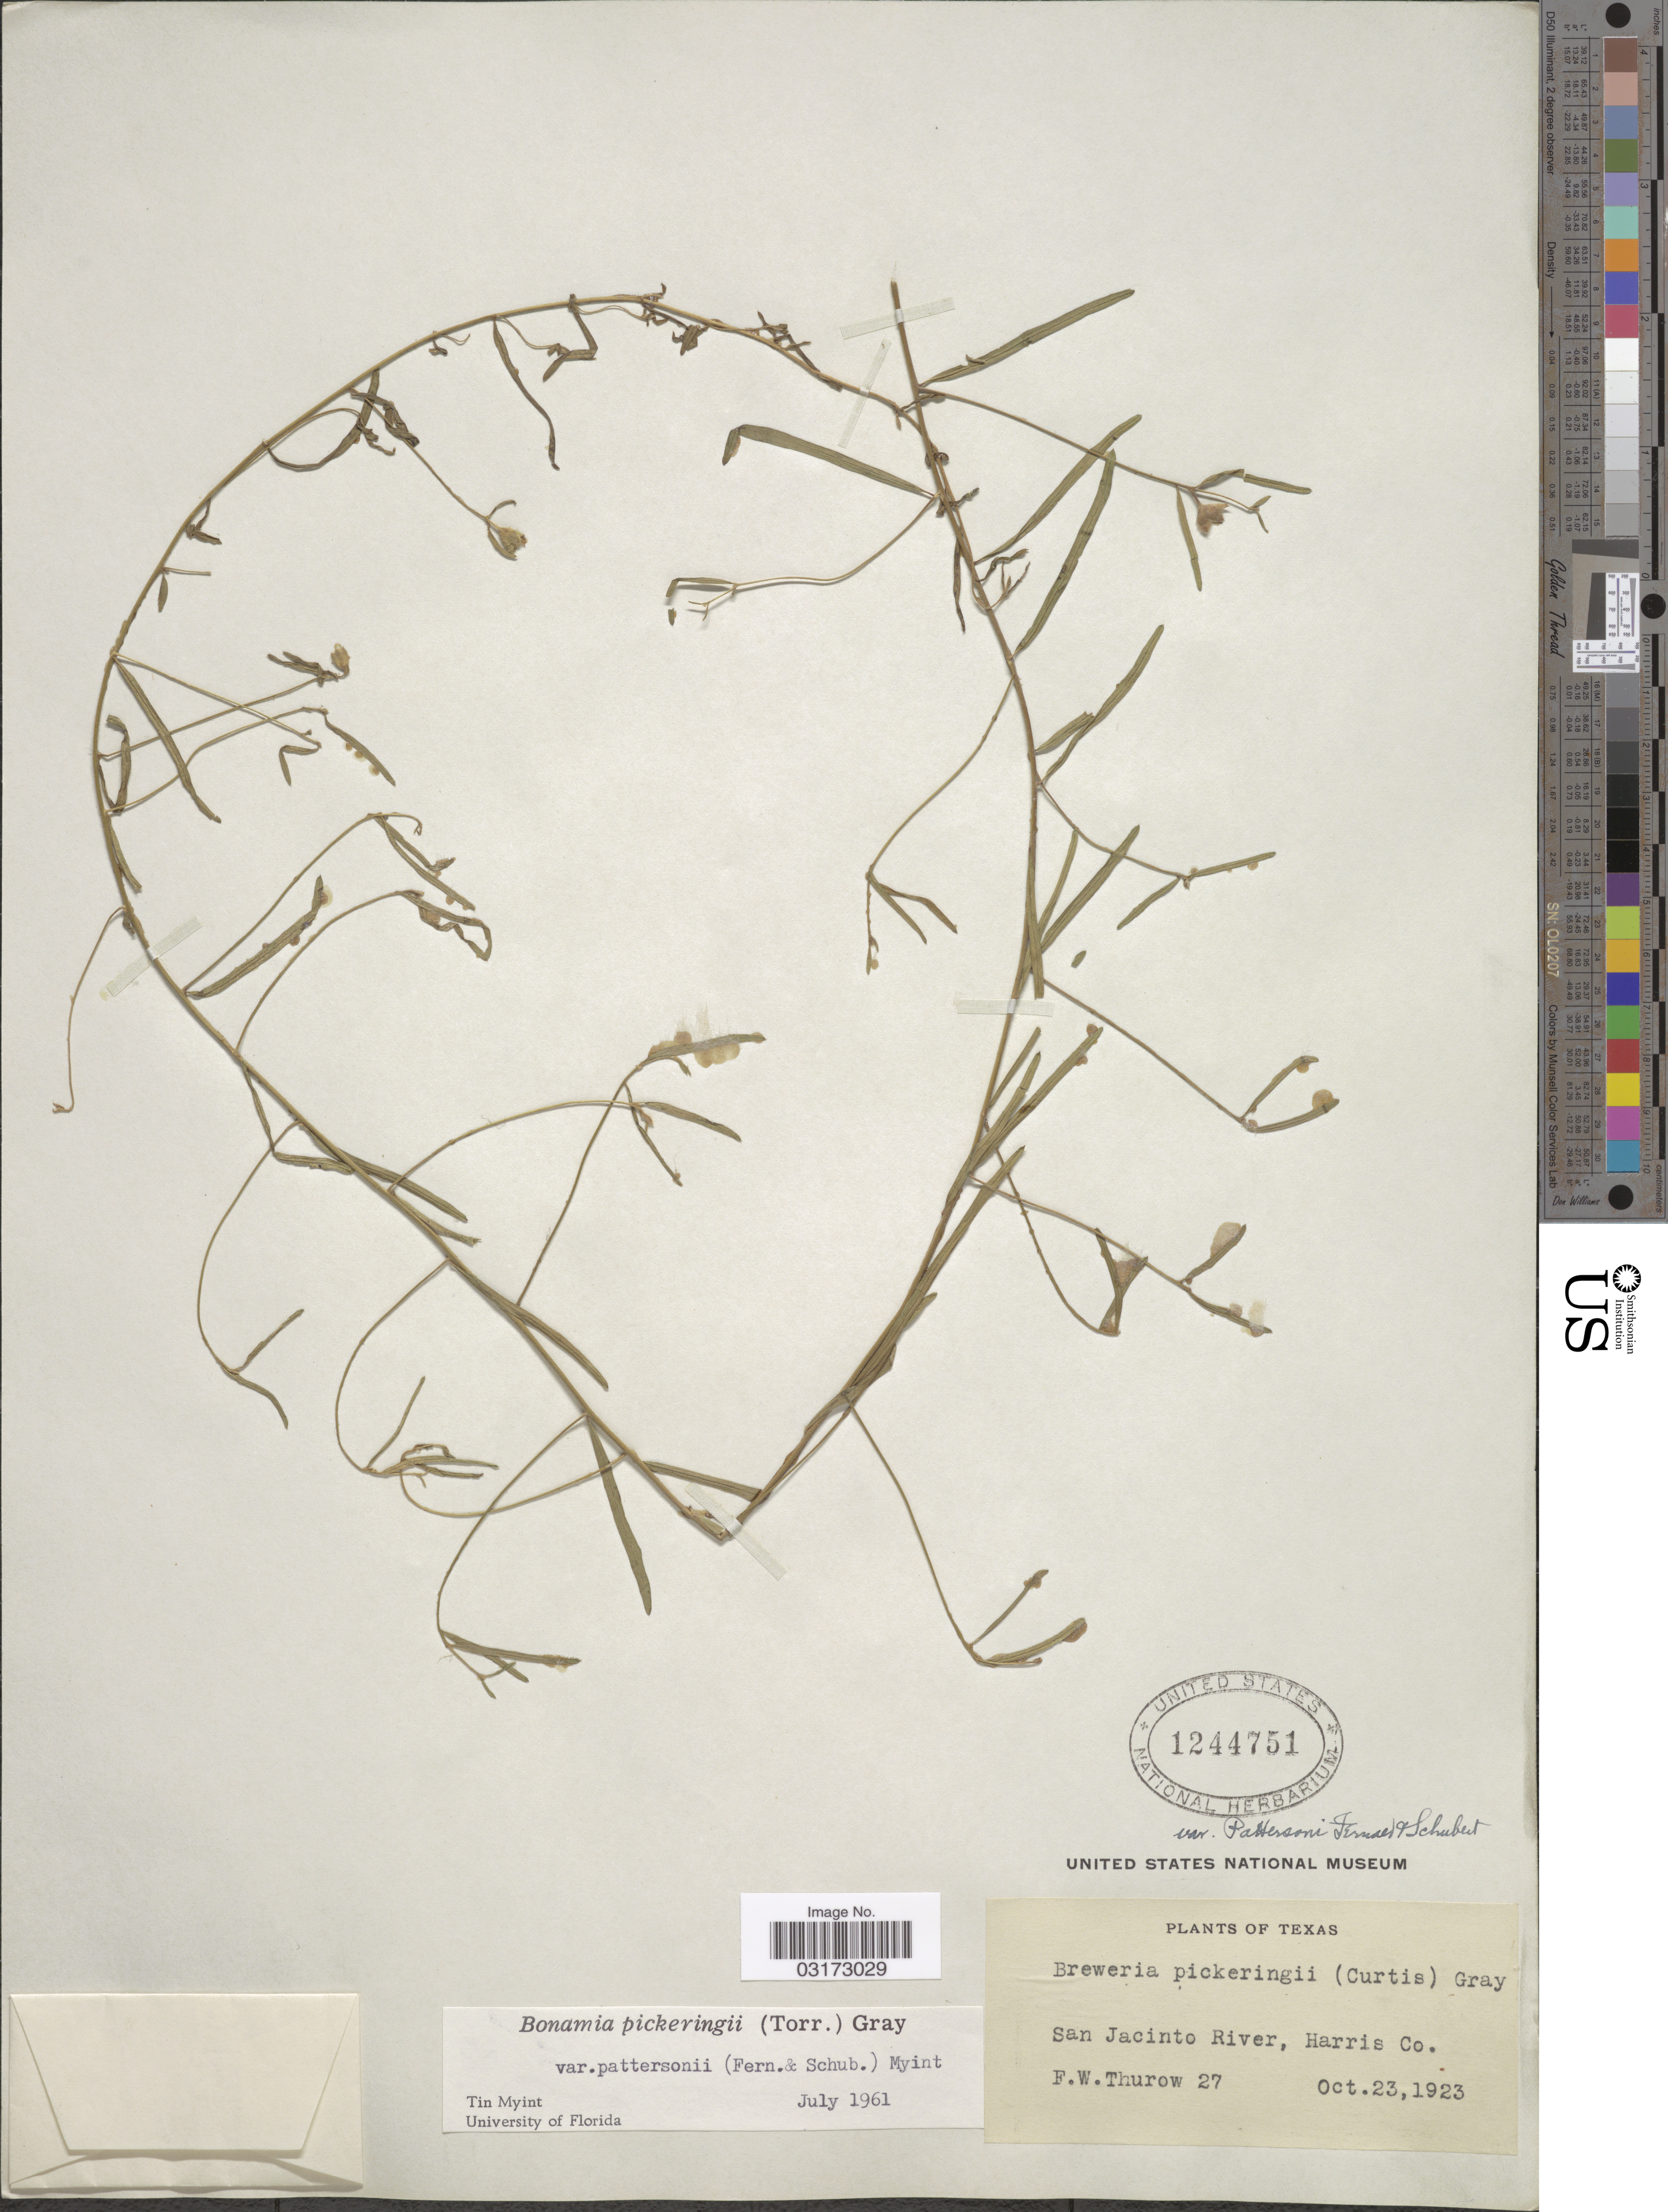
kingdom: Plantae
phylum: Tracheophyta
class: Magnoliopsida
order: Solanales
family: Convolvulaceae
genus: Stylisma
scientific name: Stylisma pickeringii var. pattersonii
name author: (Fernald & B.G. Schub.) Myint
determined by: Strong, Mark T., (BOT), Smithsonian Institution - National Museum of Natural History (UNITED STATES)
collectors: F. W. Thurow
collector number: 27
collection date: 1923-10-23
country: United States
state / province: Texas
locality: San Jacinto River, Harris Co.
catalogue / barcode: US 1244751